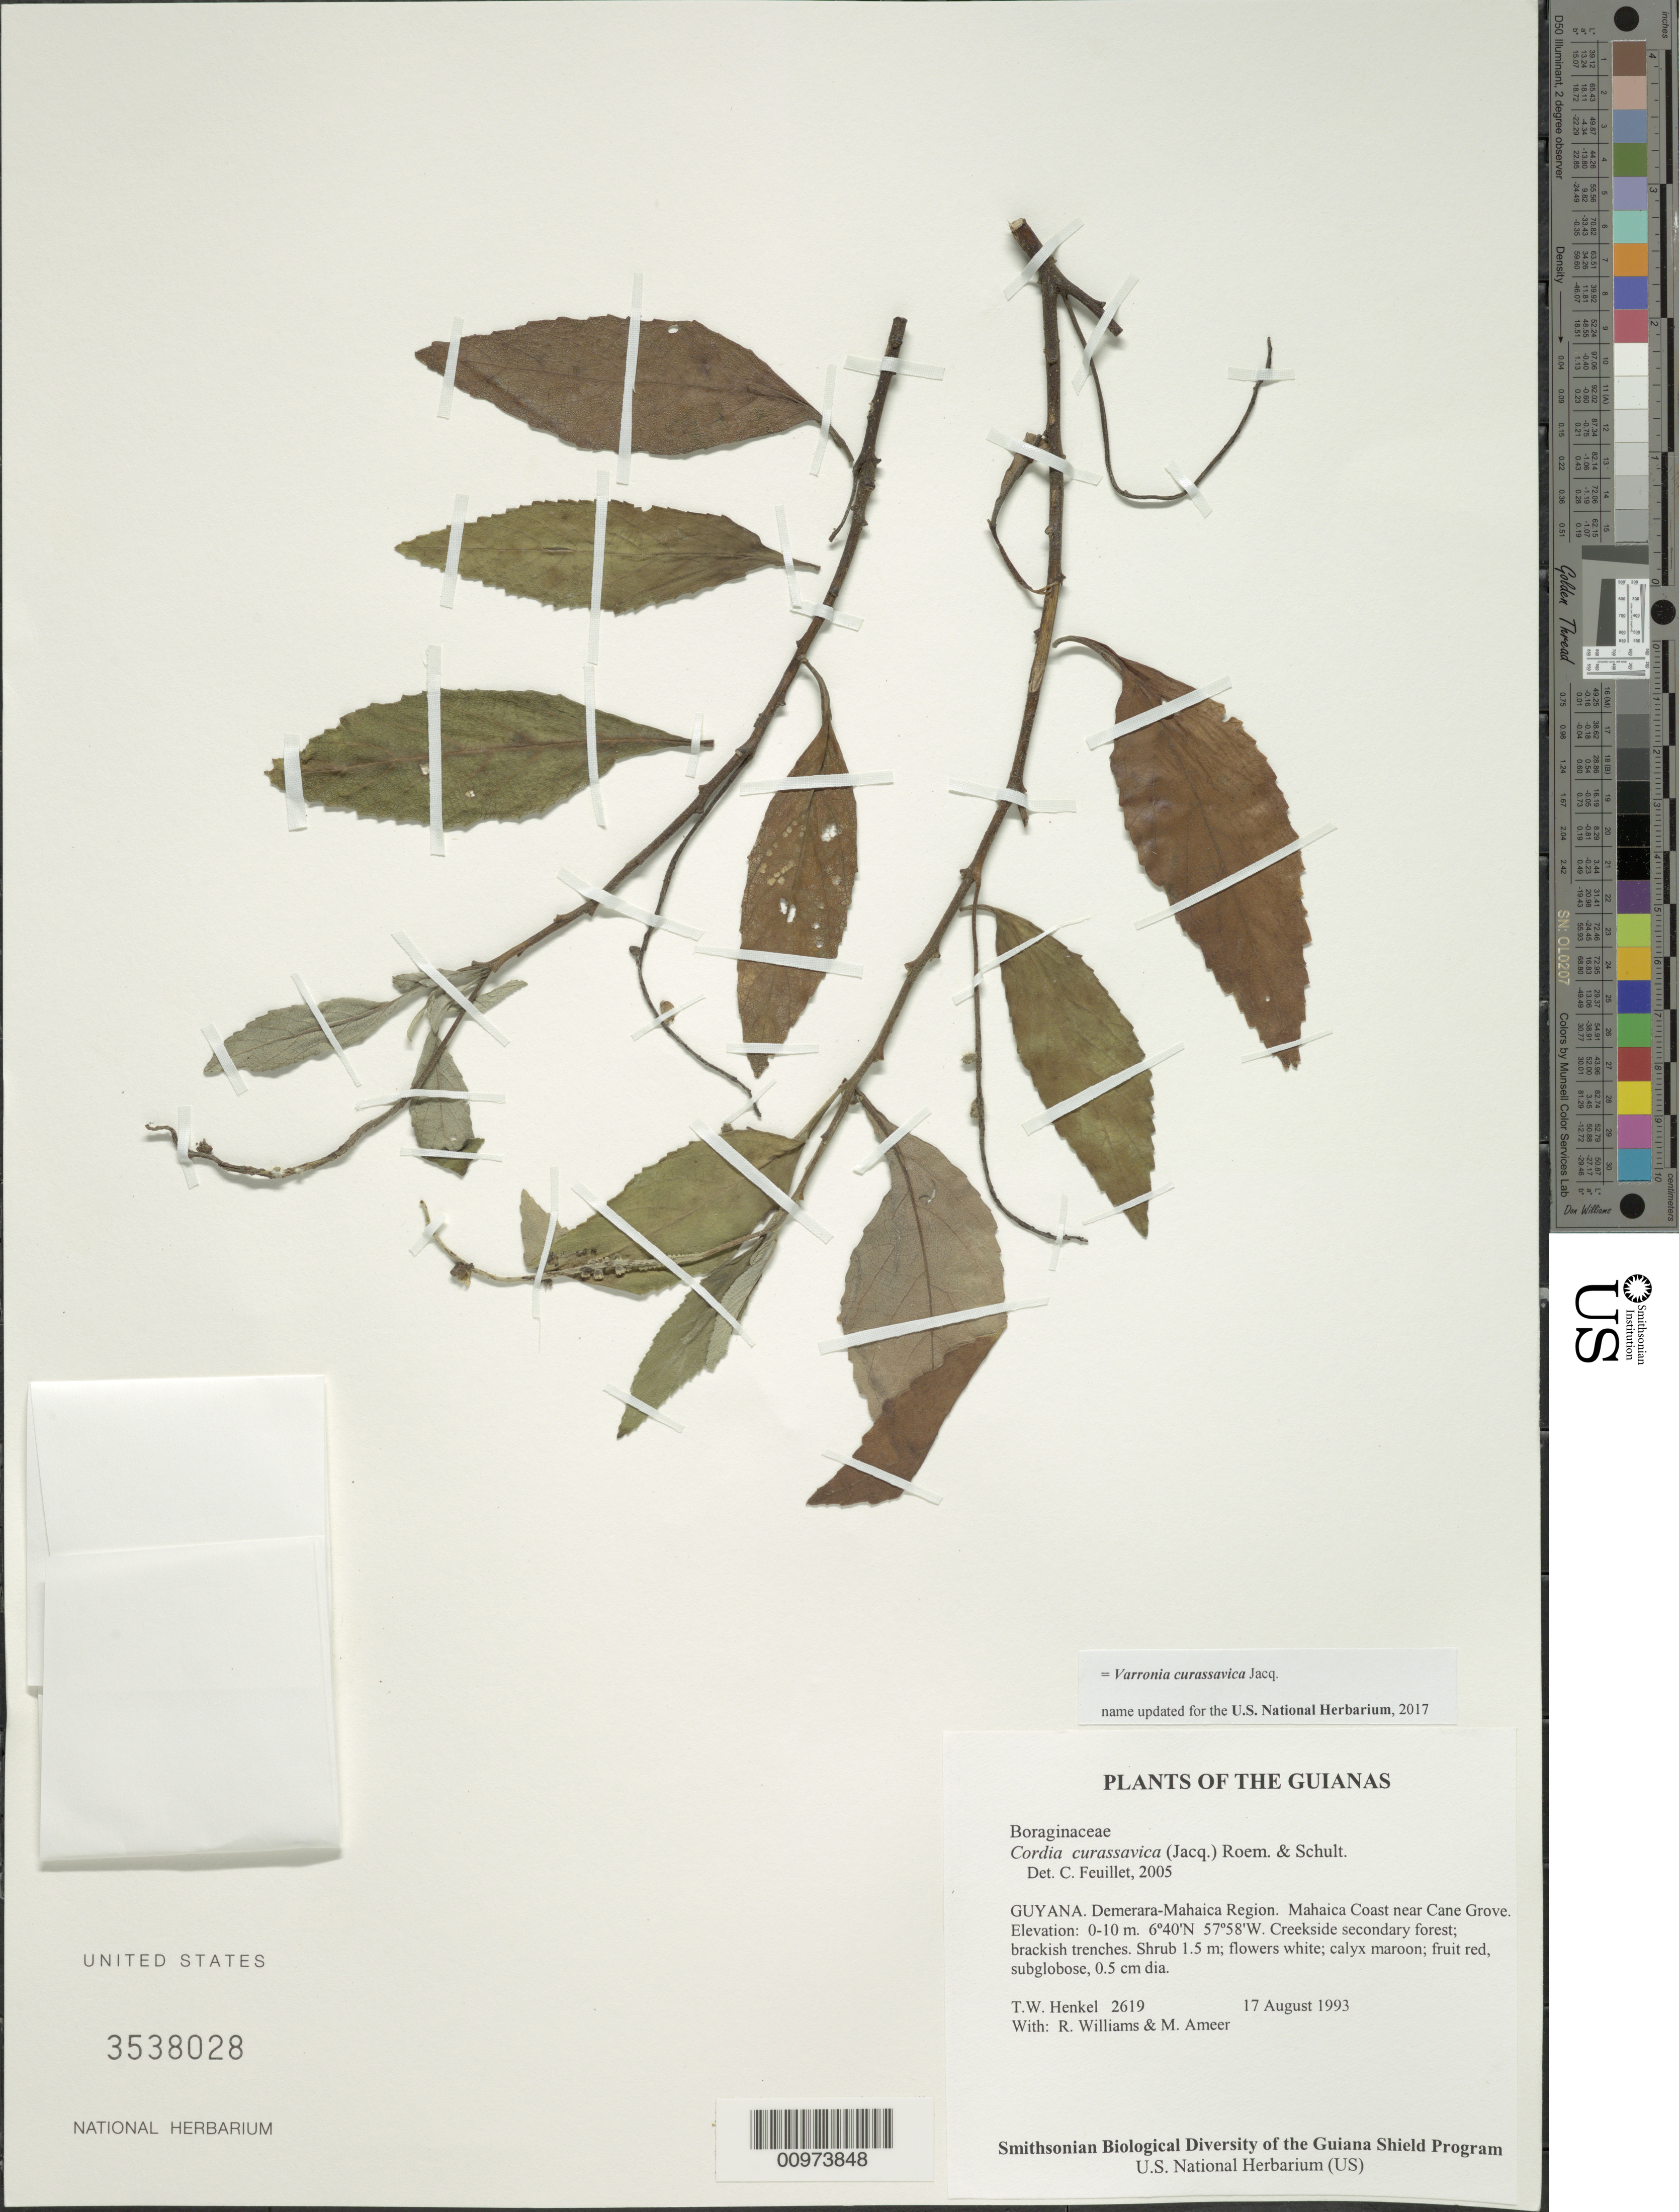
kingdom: Plantae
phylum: Tracheophyta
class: Magnoliopsida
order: Boraginales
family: Cordiaceae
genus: Varronia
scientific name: Varronia curassavica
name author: Jacq.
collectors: T. Henkel, R. Williams & M. Ameer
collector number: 2619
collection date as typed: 17 August 1993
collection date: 1993-08-17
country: Guyana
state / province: Demerara-Mahaica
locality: Mahaica Coast near Cane Grove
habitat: Creekside secondary forest; brackish trenches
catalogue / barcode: US 3538028